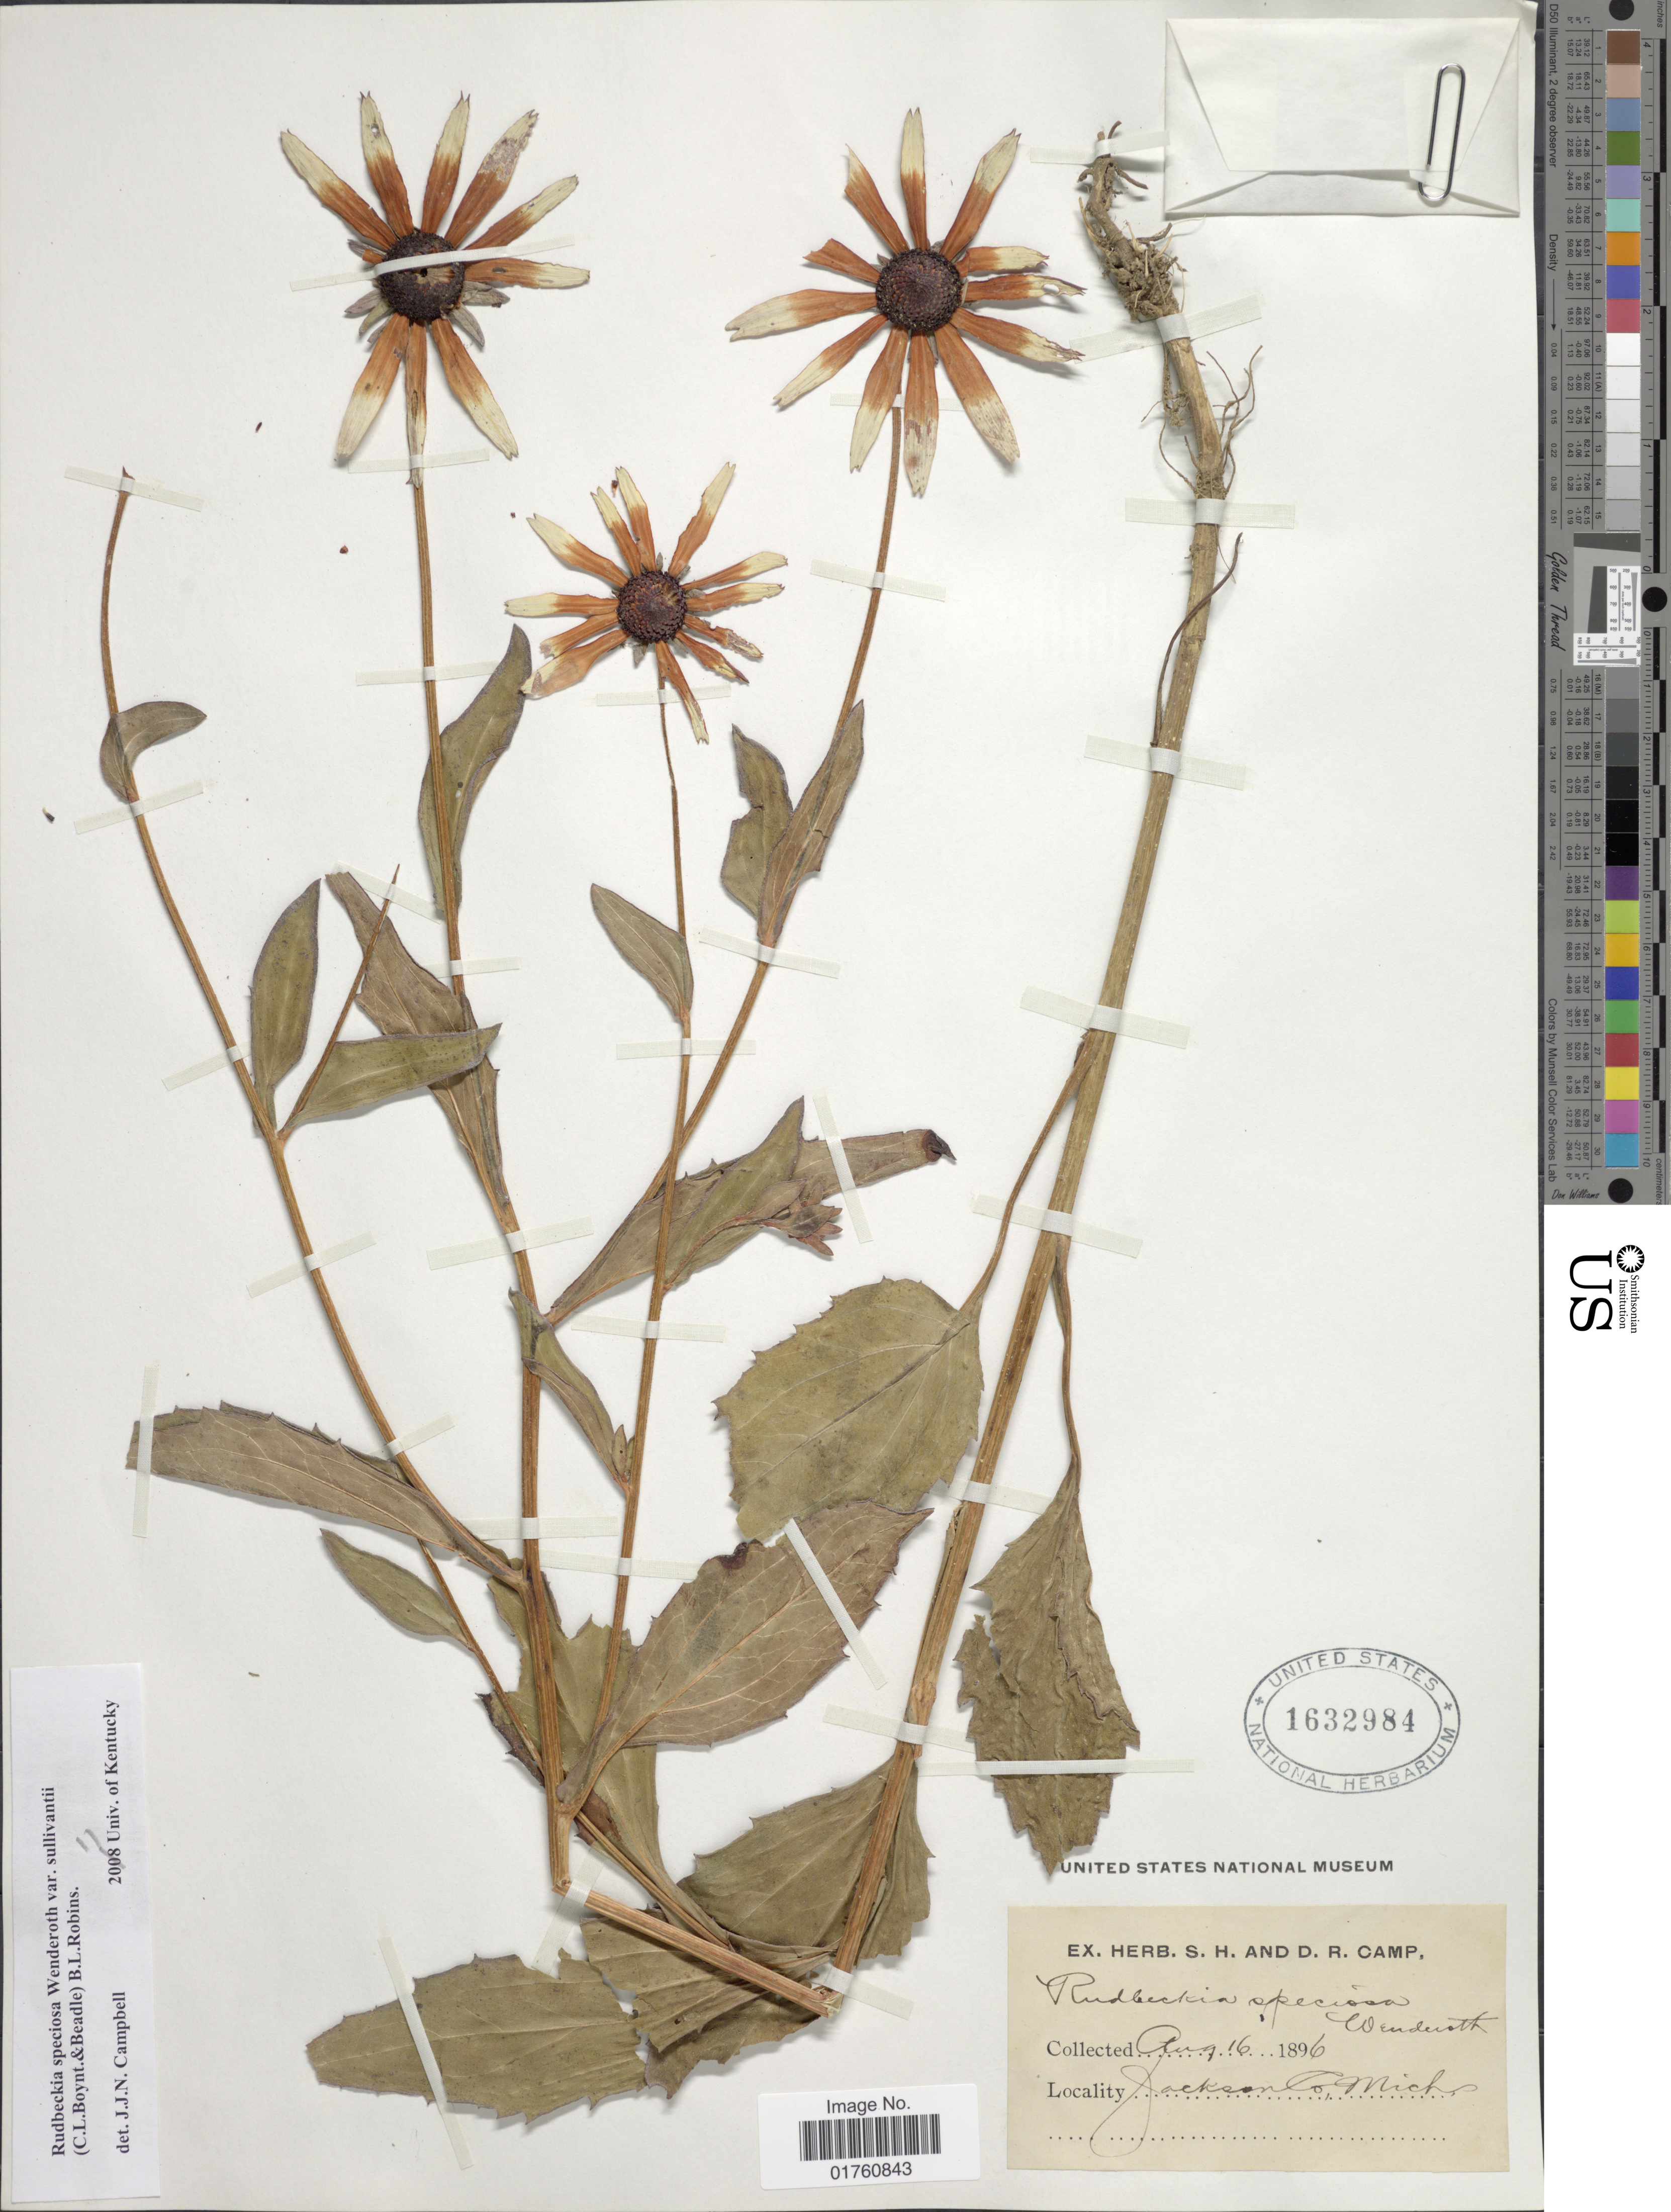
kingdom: Plantae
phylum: Tracheophyta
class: Magnoliopsida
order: Asterales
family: Asteraceae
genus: Rudbeckia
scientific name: Rudbeckia fulgida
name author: Aiton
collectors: ex herb. S. H and D. R. Camp & ex herb. S. H and D. R. Camp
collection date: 1896-08-16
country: United States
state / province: Michigan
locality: Jackson Co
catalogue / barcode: US 1632984